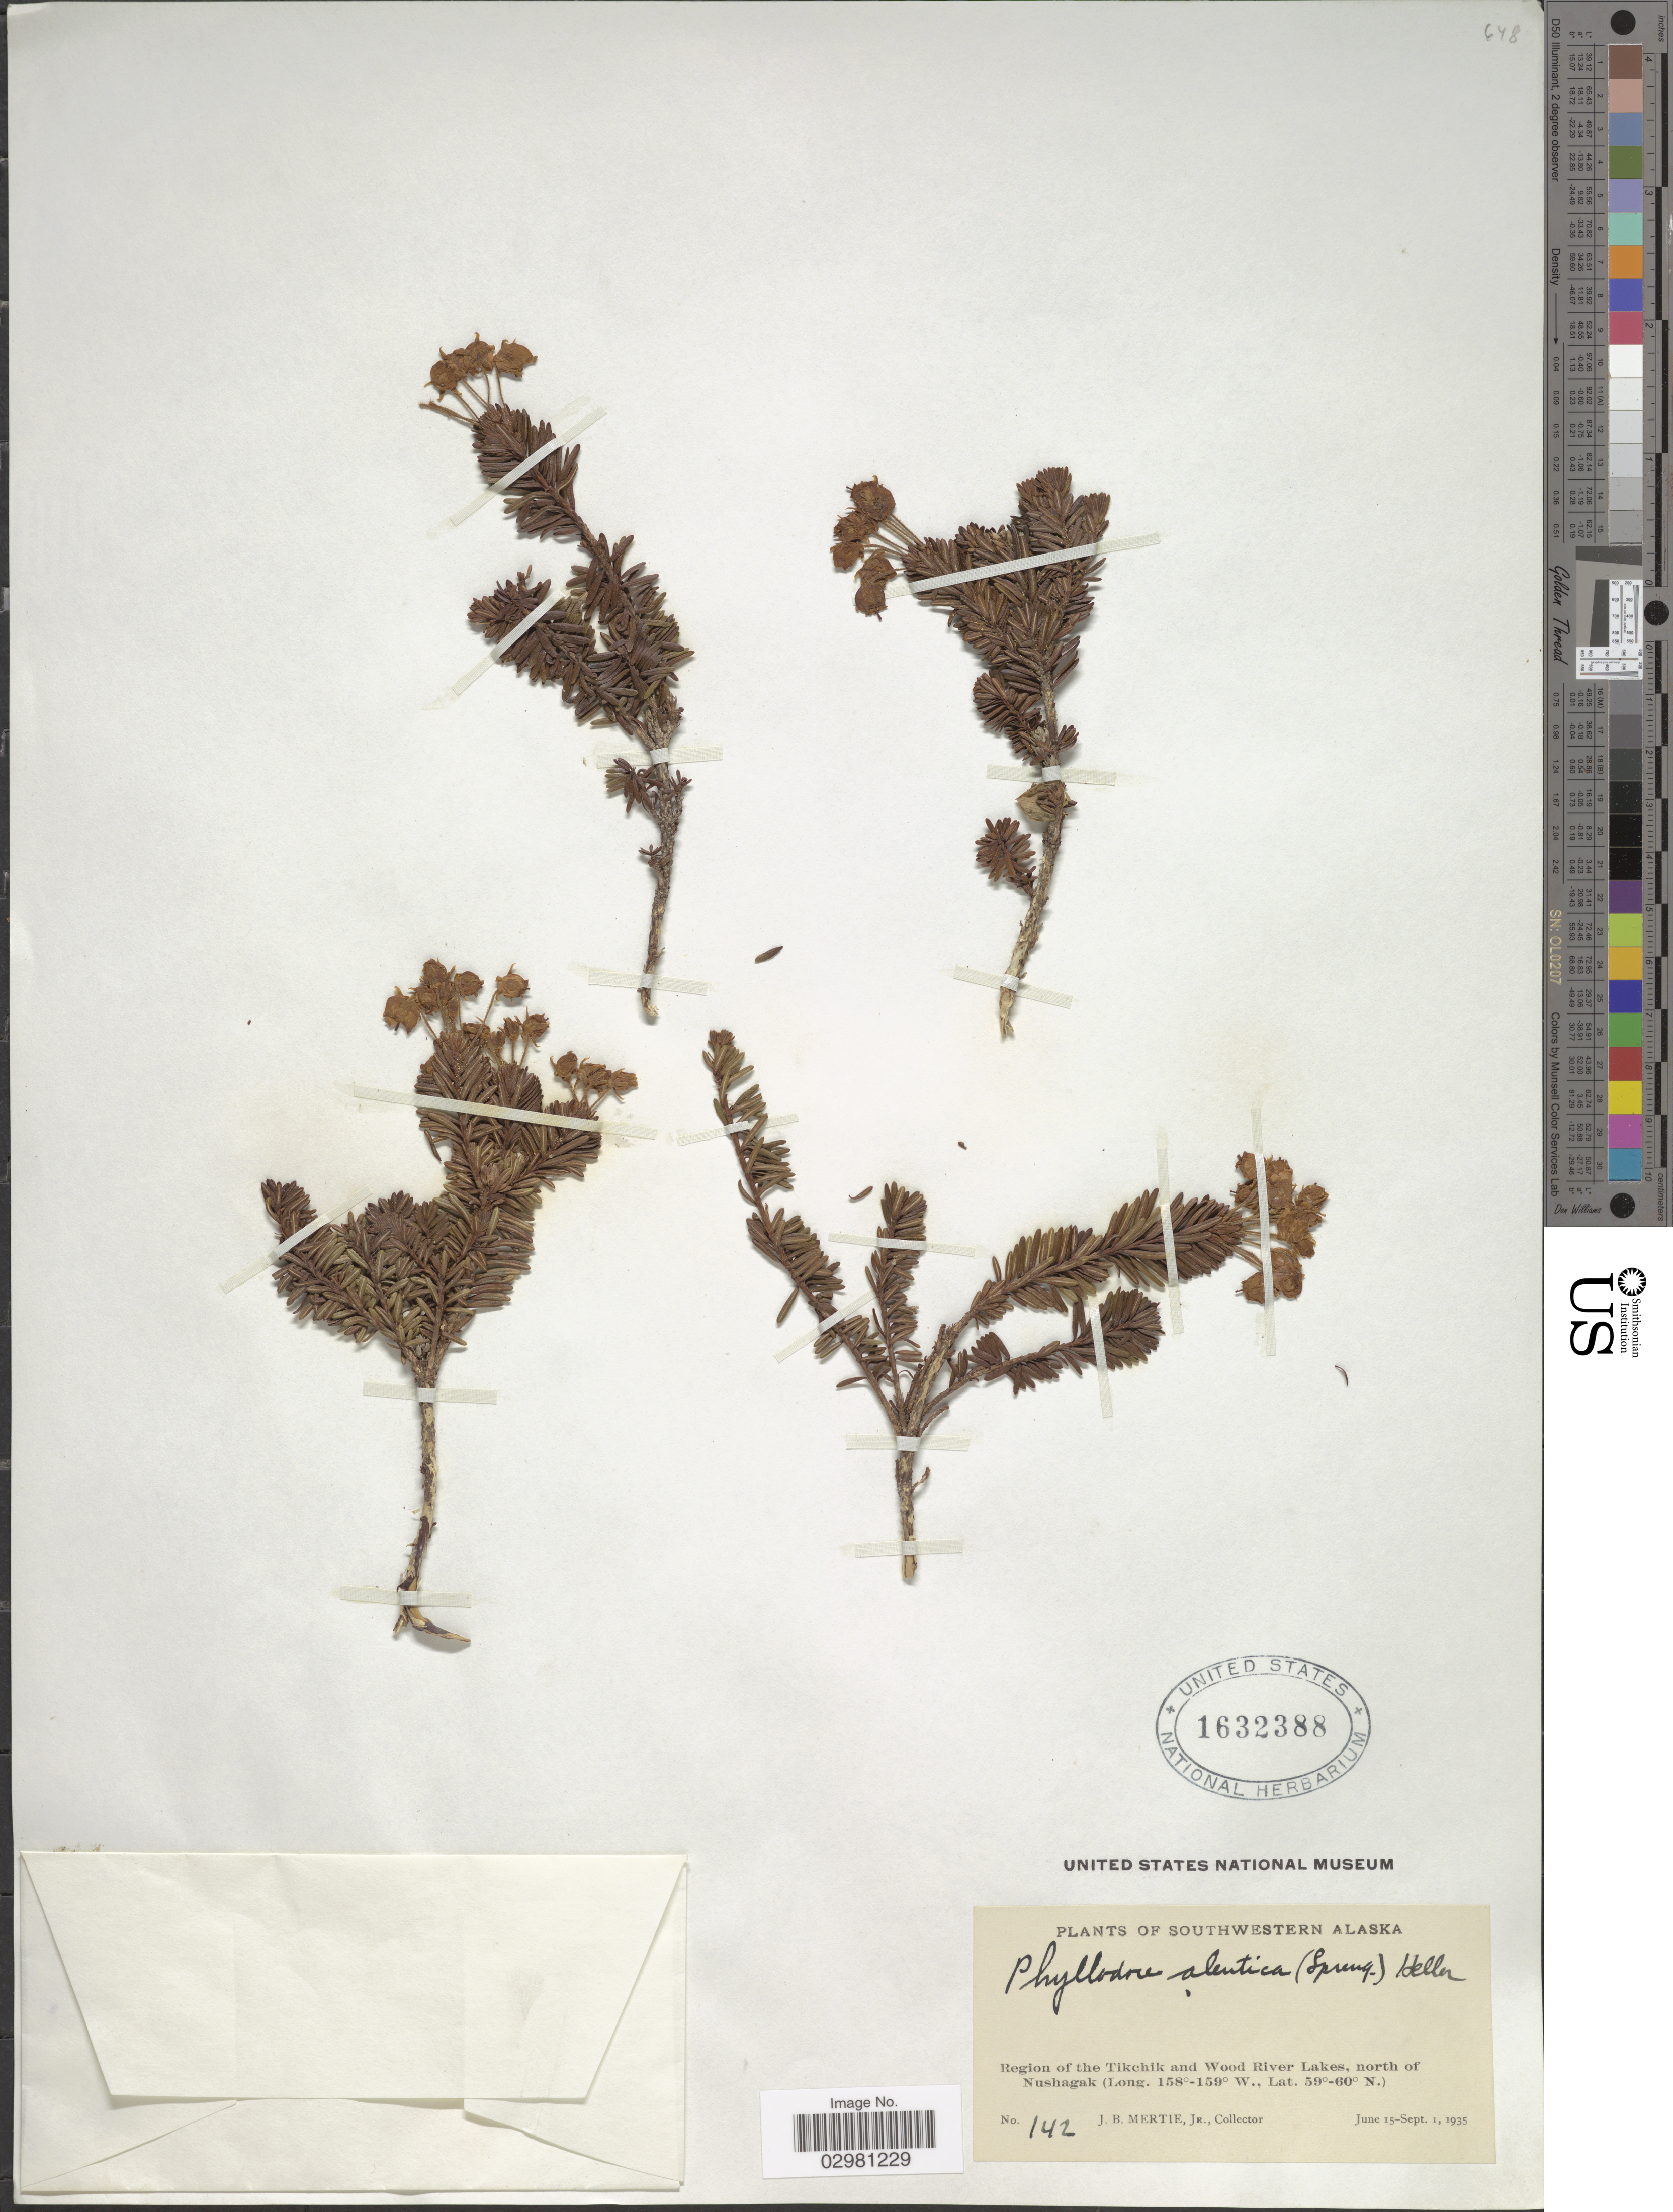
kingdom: Plantae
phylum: Tracheophyta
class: Magnoliopsida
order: Ericales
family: Ericaceae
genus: Phyllodoce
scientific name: Phyllodoce aleutica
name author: (Spreng.) A. Heller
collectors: J. Mertie Jr.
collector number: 142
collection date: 1935-06-15/1935-09-01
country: United States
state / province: Alaska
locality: Southwestern Alaska. Region of the Tikchik and Wood River Lakes, north of Nushagak.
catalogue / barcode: US 1632388